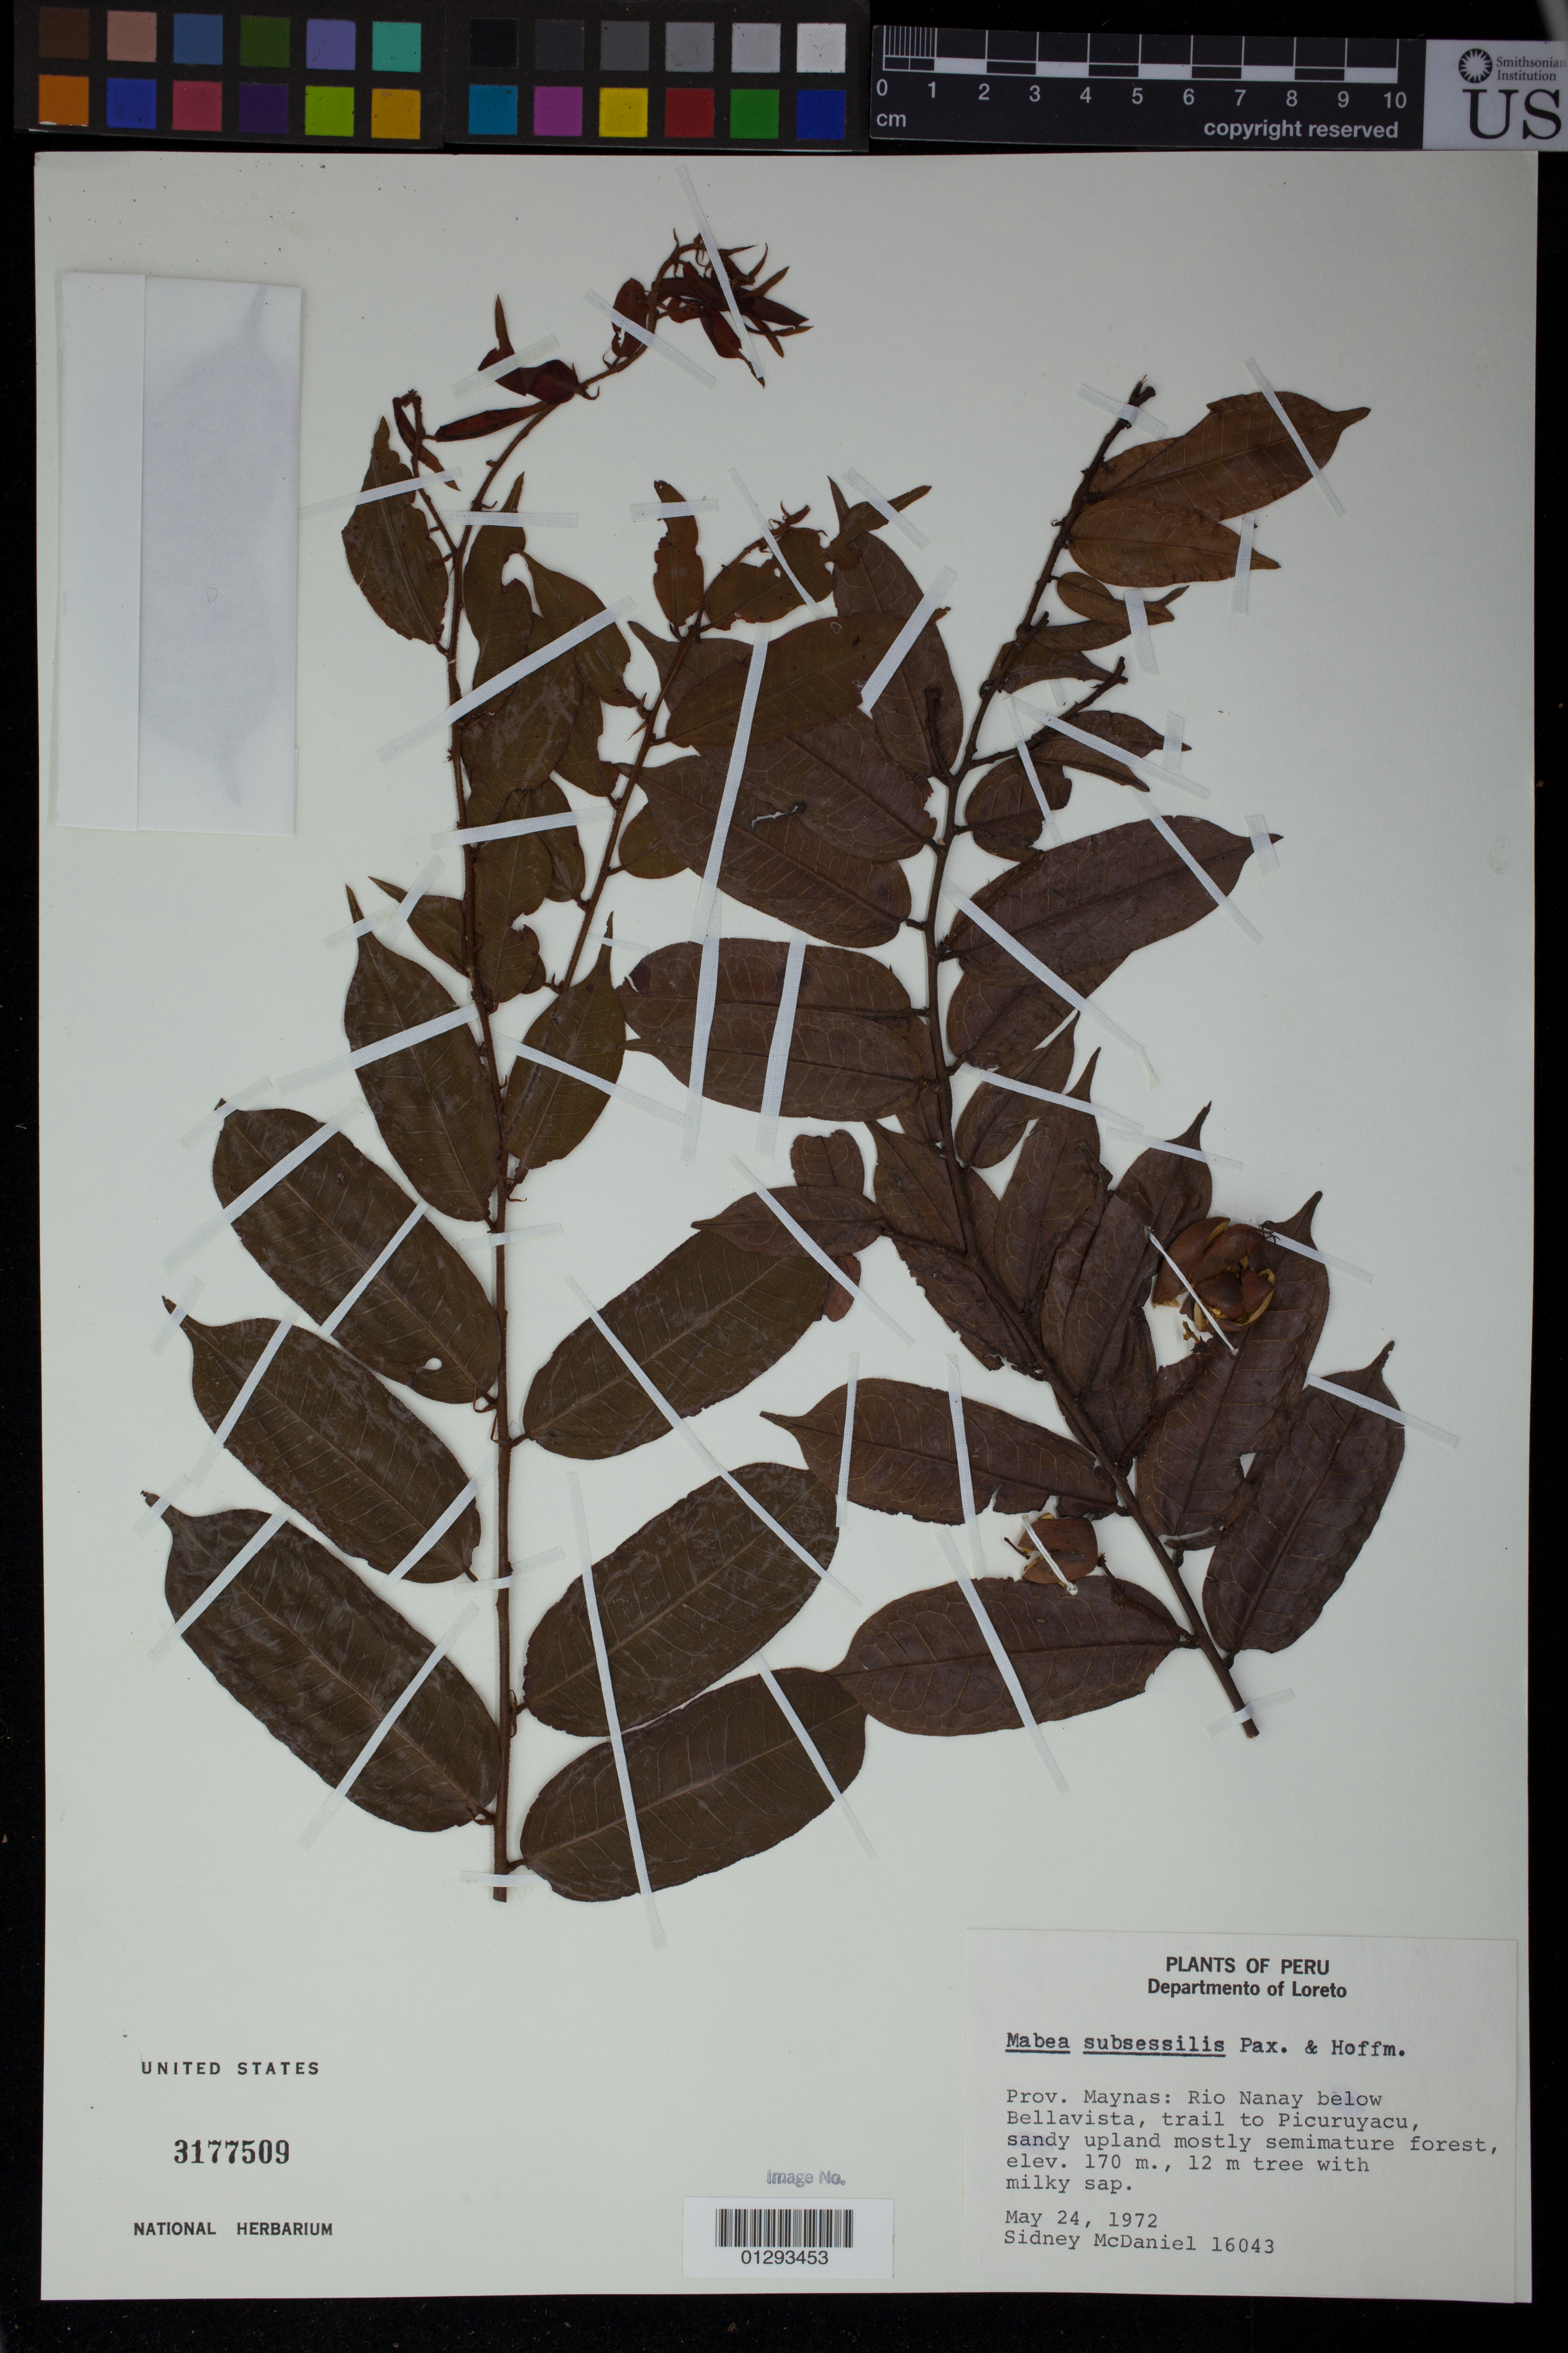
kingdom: Plantae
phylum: Tracheophyta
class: Magnoliopsida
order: Malpighiales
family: Euphorbiaceae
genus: Mabea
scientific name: Mabea subsessilis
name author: Pax & K. Hoffm.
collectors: S. McDaniel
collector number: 16043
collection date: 1972-05-24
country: Peru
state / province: Loreto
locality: Prov. Maynas: Rio Nanay below Bellavista, trail Picuruyacu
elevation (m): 170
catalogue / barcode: US 3177509